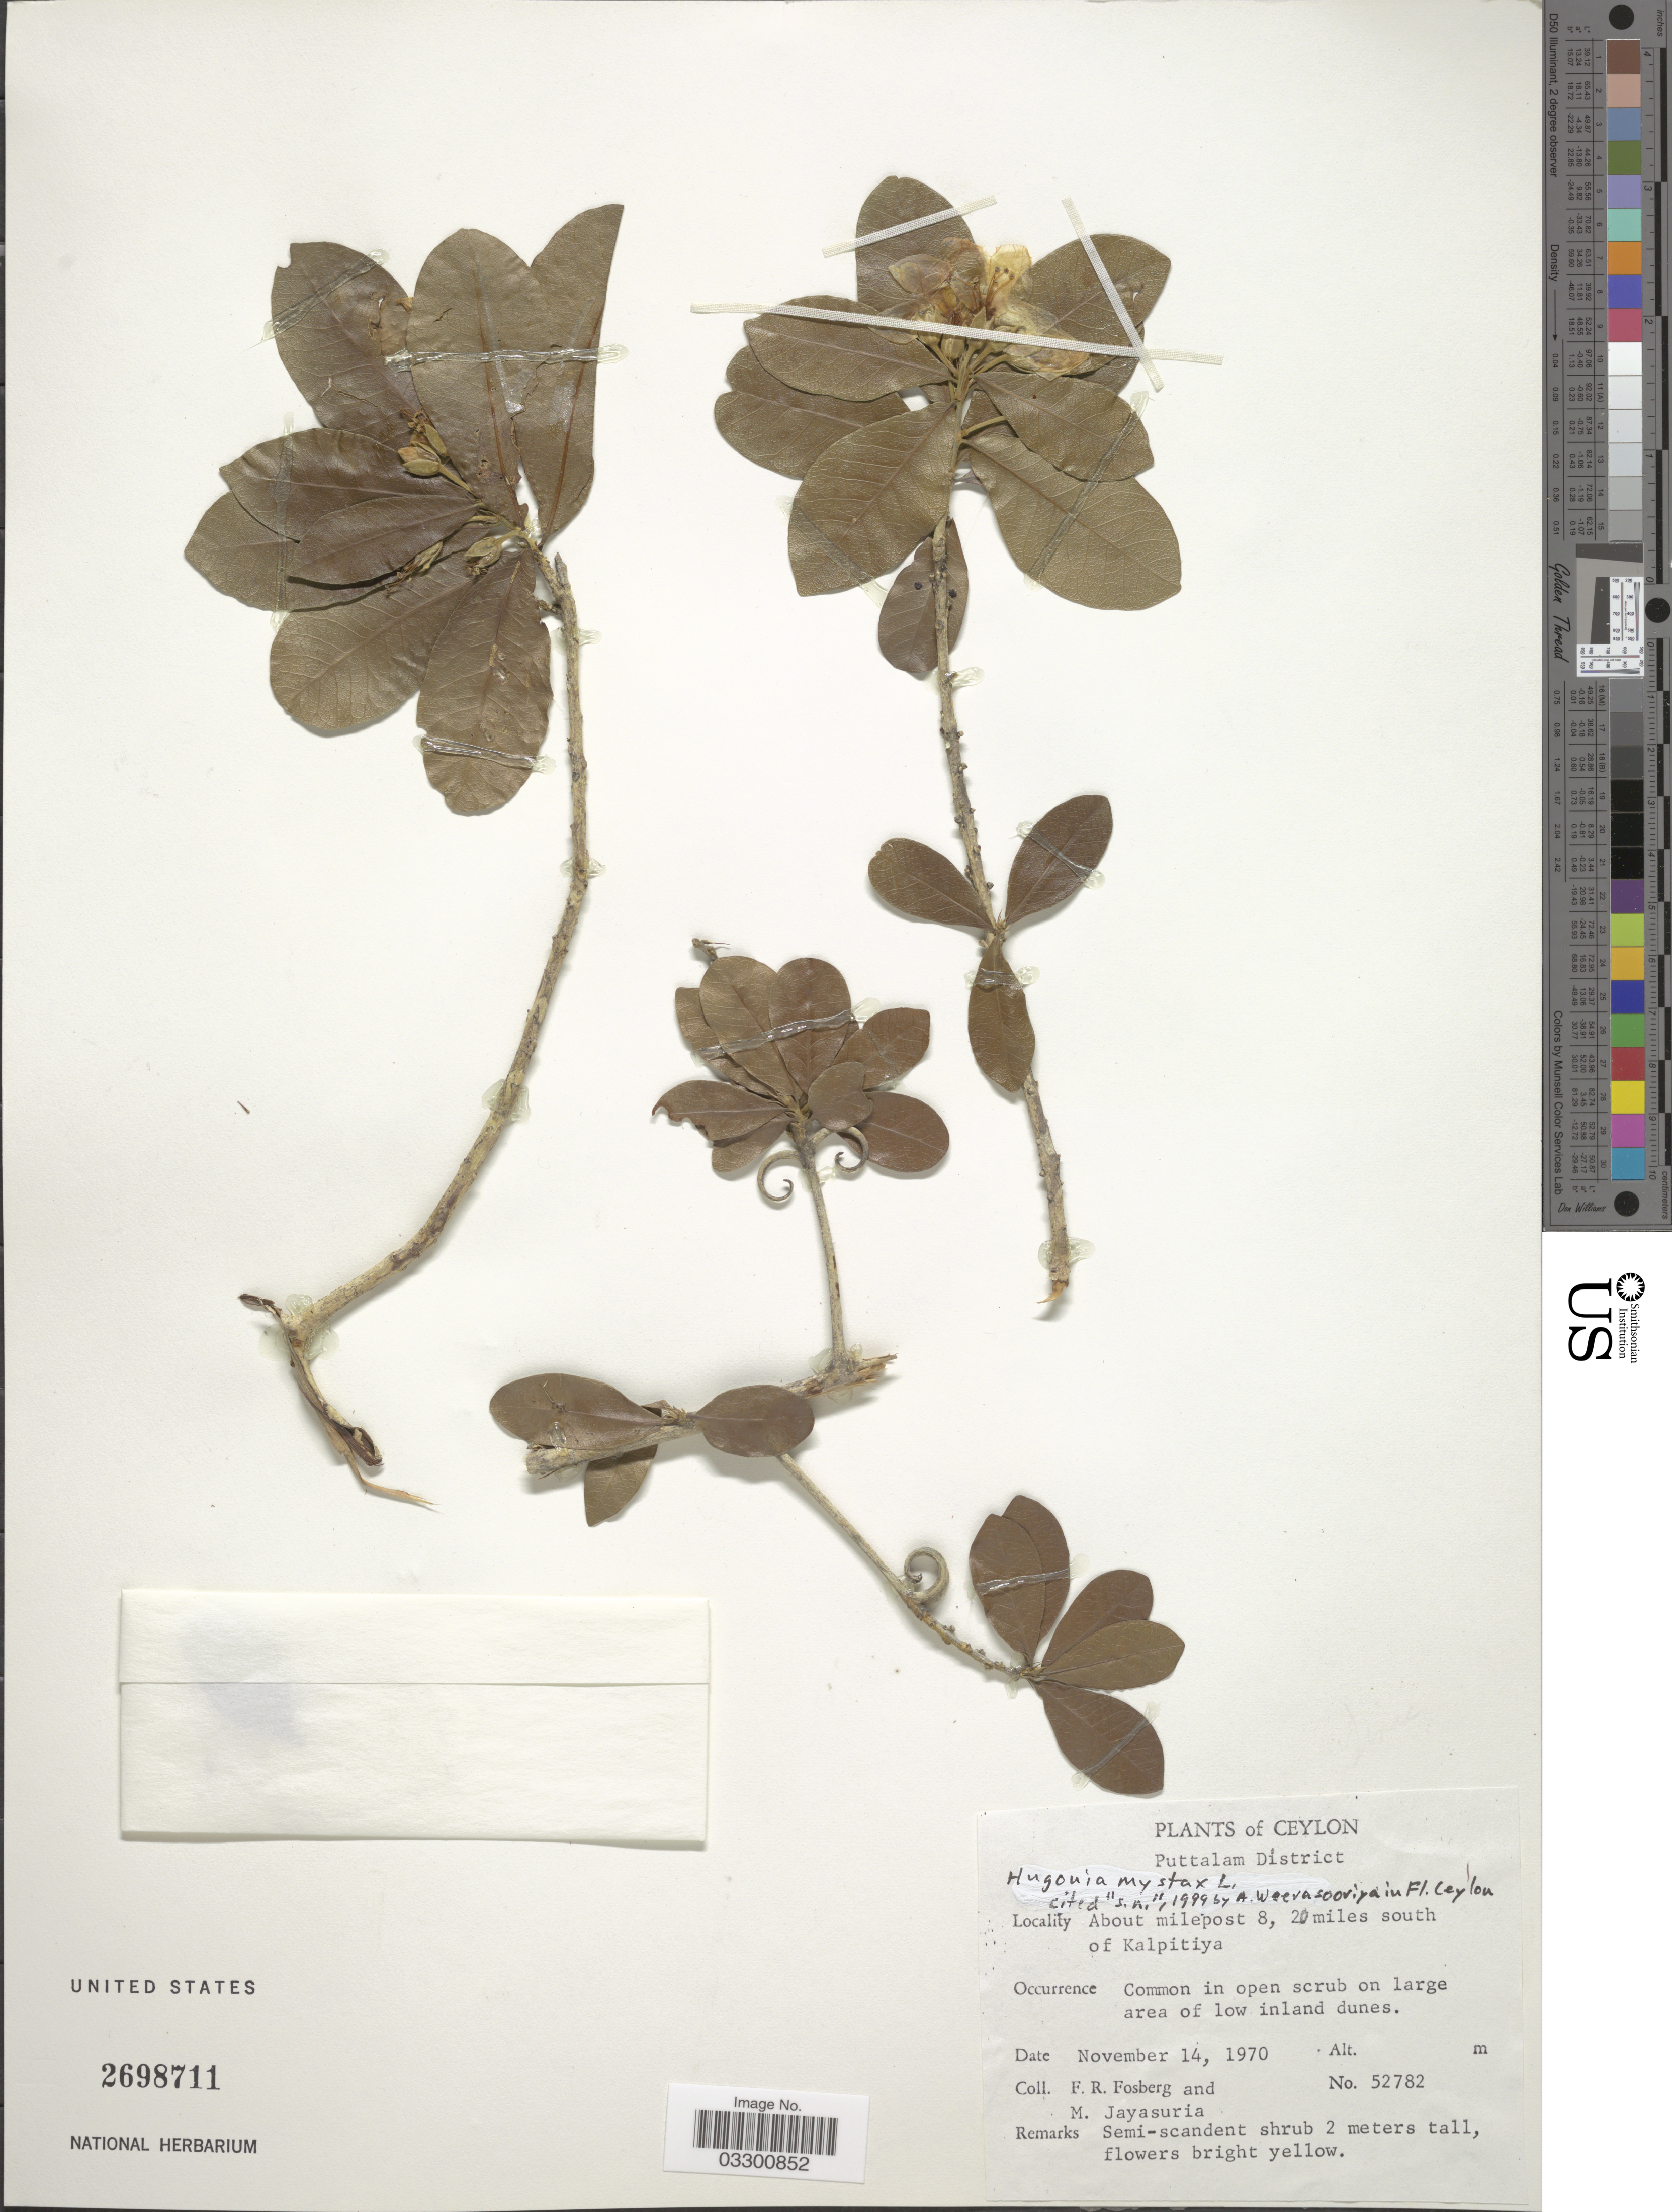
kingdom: Plantae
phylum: Tracheophyta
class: Magnoliopsida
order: Malpighiales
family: Linaceae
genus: Hugonia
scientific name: Hugonia mystax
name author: L.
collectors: F. R. Fosberg & M. Jayasuriya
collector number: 52782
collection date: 1970-11-14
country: Sri Lanka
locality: Ceylon, Puttalam District, About milepost 8, 20 miles south of Kalpitiya.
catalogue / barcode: US 2698711